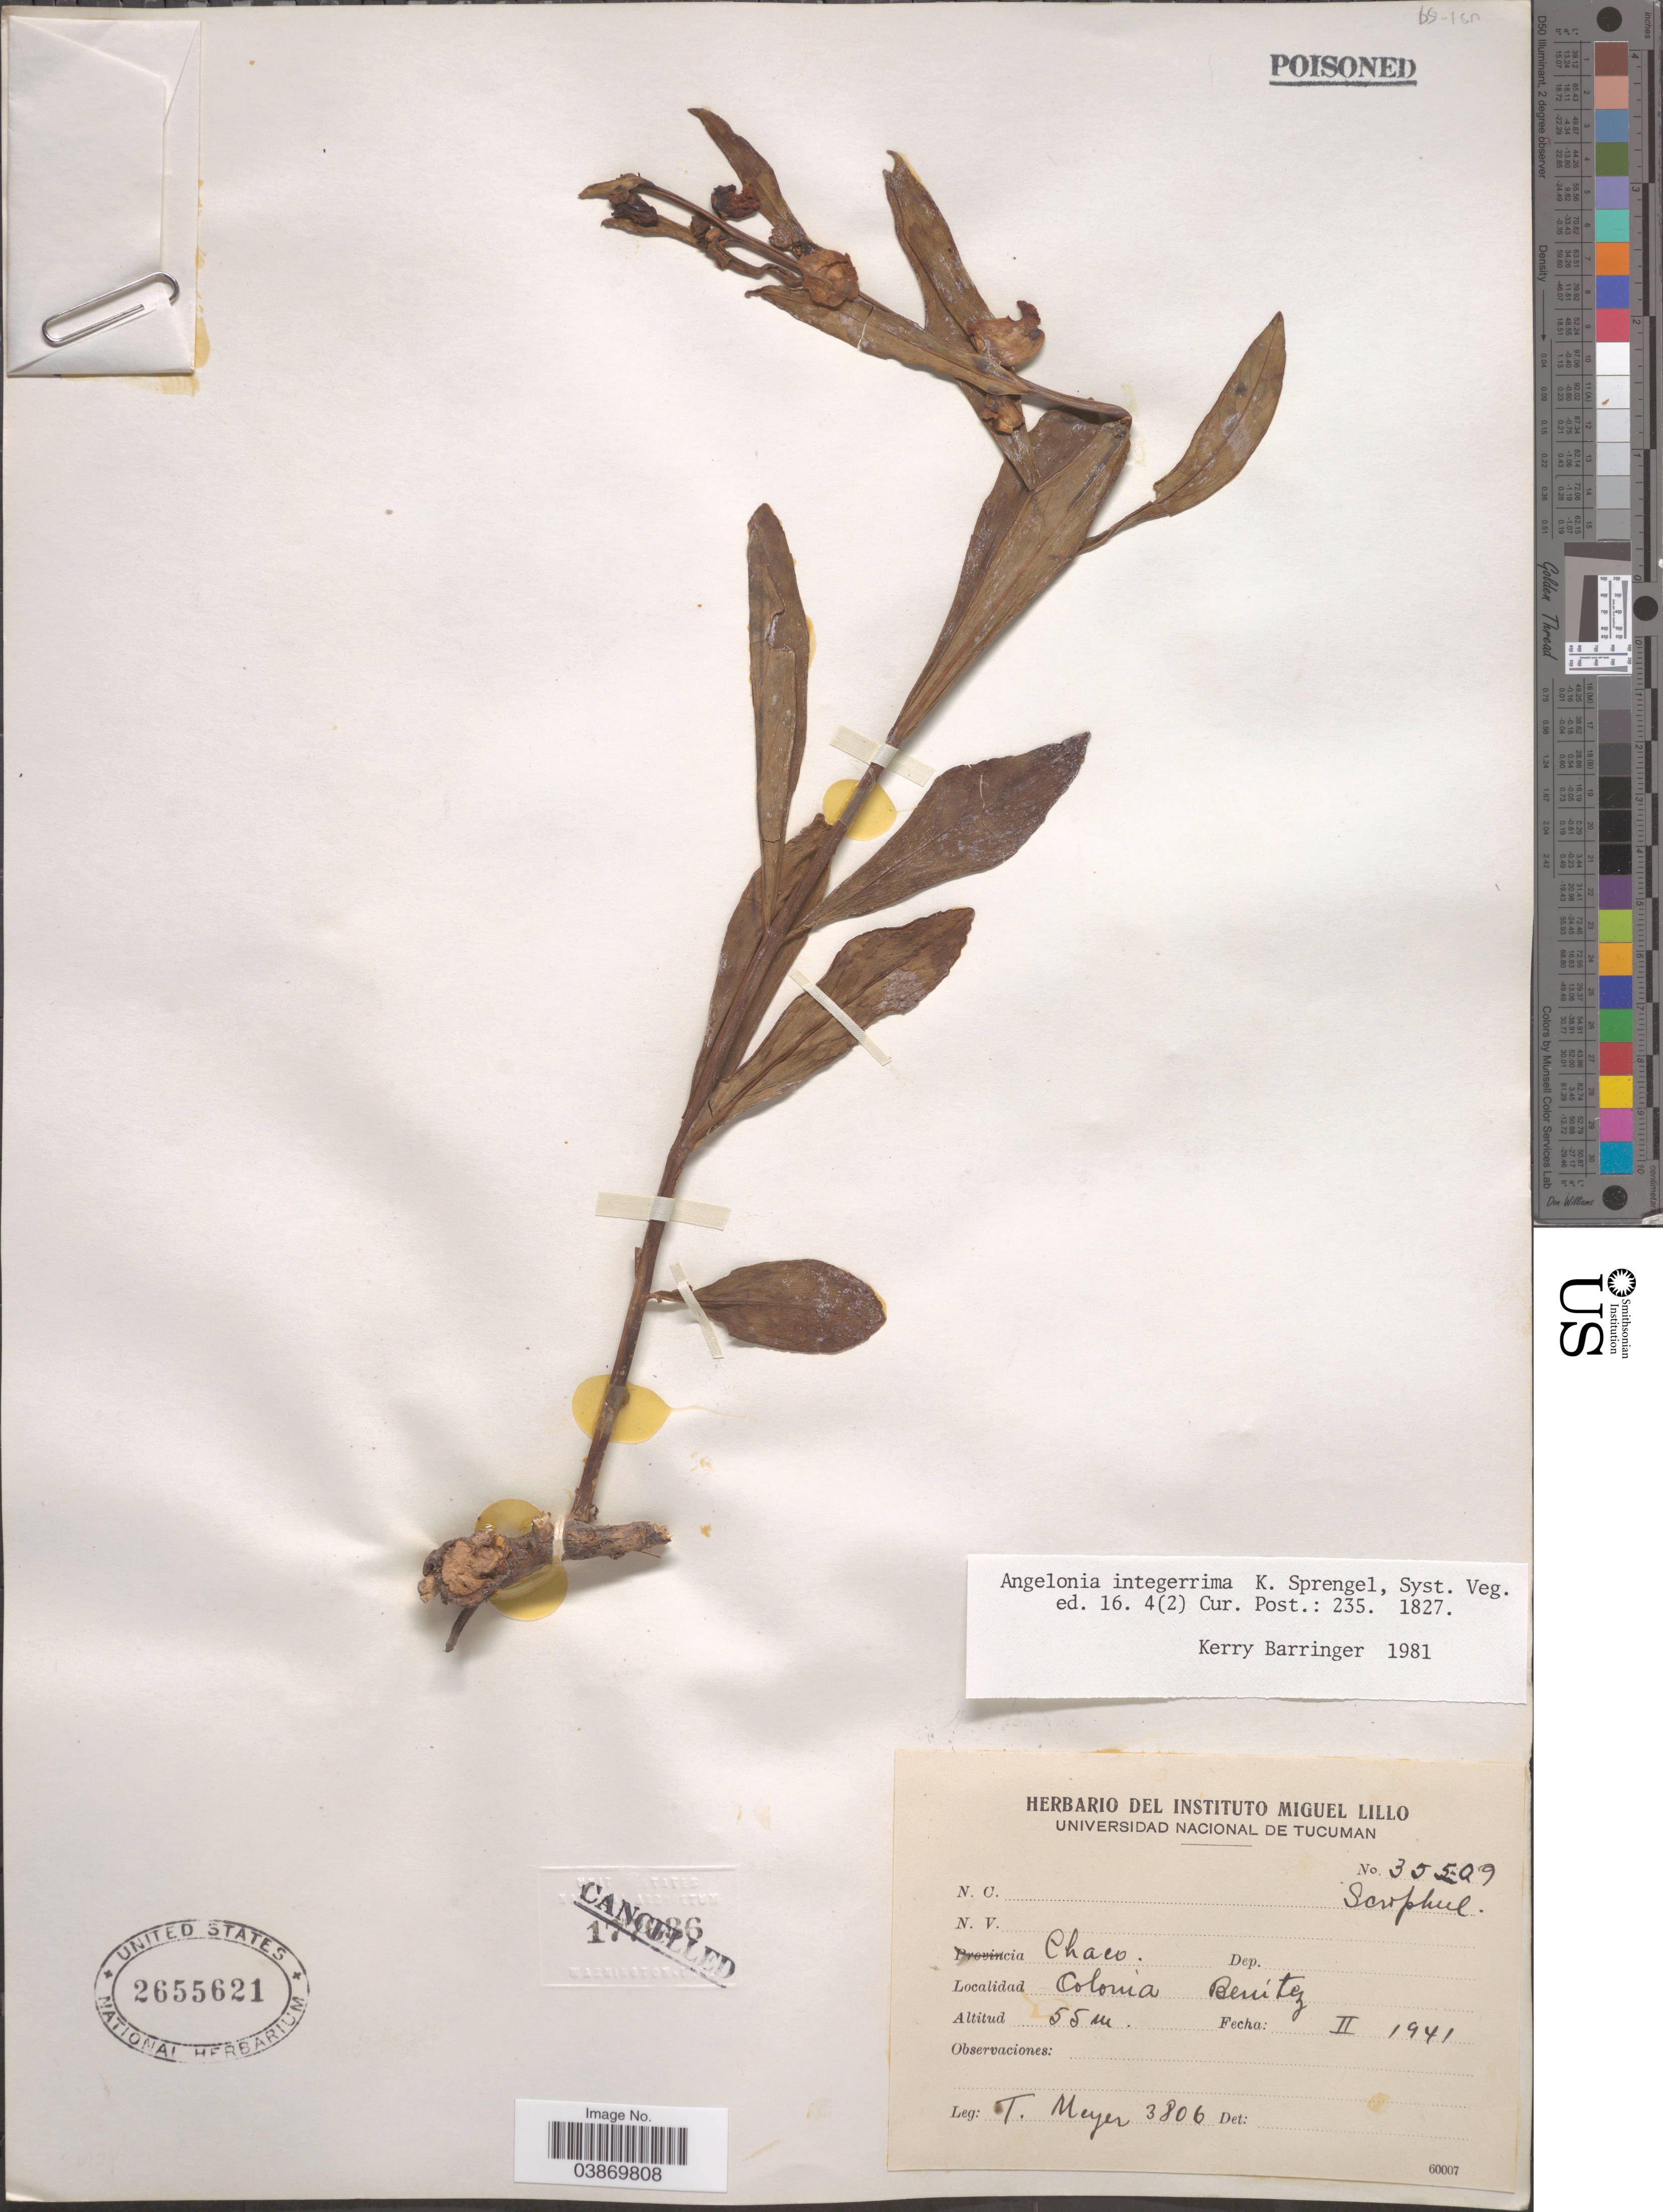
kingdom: Plantae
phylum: Tracheophyta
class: Magnoliopsida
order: Lamiales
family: Plantaginaceae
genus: Angelonia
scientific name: Angelonia integerrima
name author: Spreng.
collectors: T. Meyer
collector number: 3806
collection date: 1941-02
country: Argentina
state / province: Chaco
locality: Colonia Benitez.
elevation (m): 55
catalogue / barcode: US 2655621